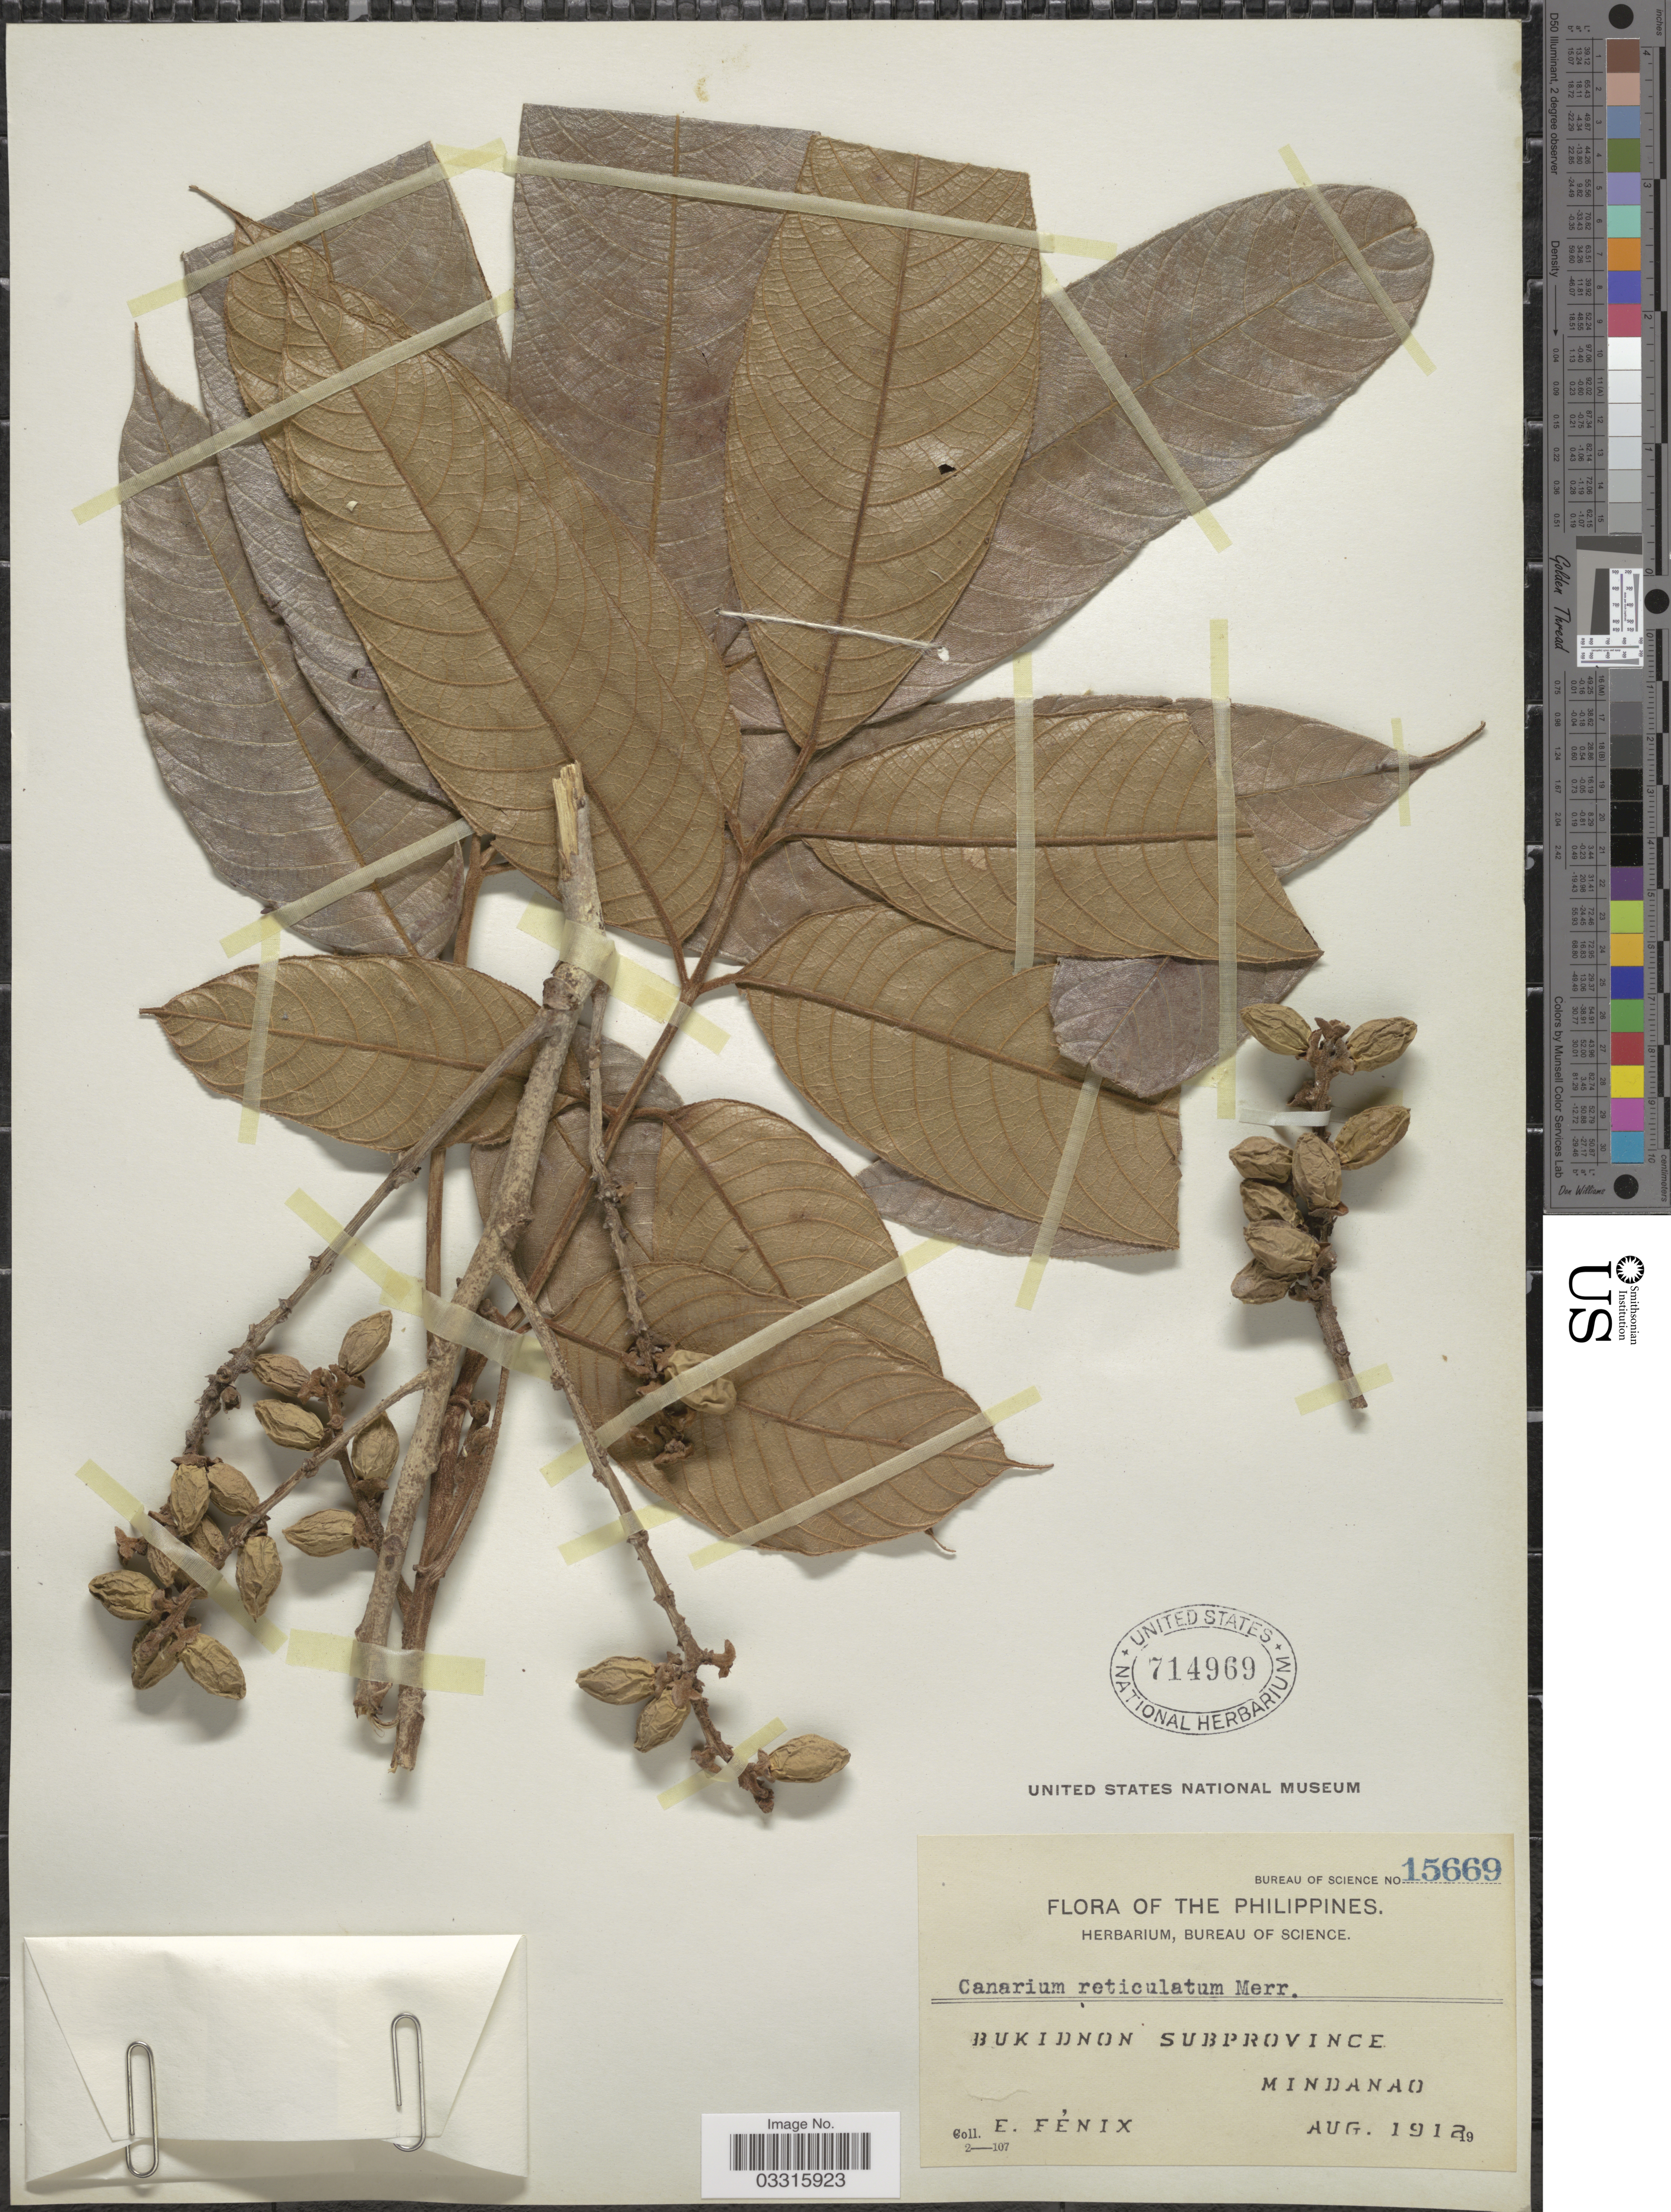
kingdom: Plantae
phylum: Tracheophyta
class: Magnoliopsida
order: Sapindales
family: Burseraceae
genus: Canarium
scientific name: Canarium asperum subsp. asperum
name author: Benth.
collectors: E. Fénix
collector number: Bureau of Science 15669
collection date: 1912-08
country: Philippines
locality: Bukidnon Province. Mindanao.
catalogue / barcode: US 714969